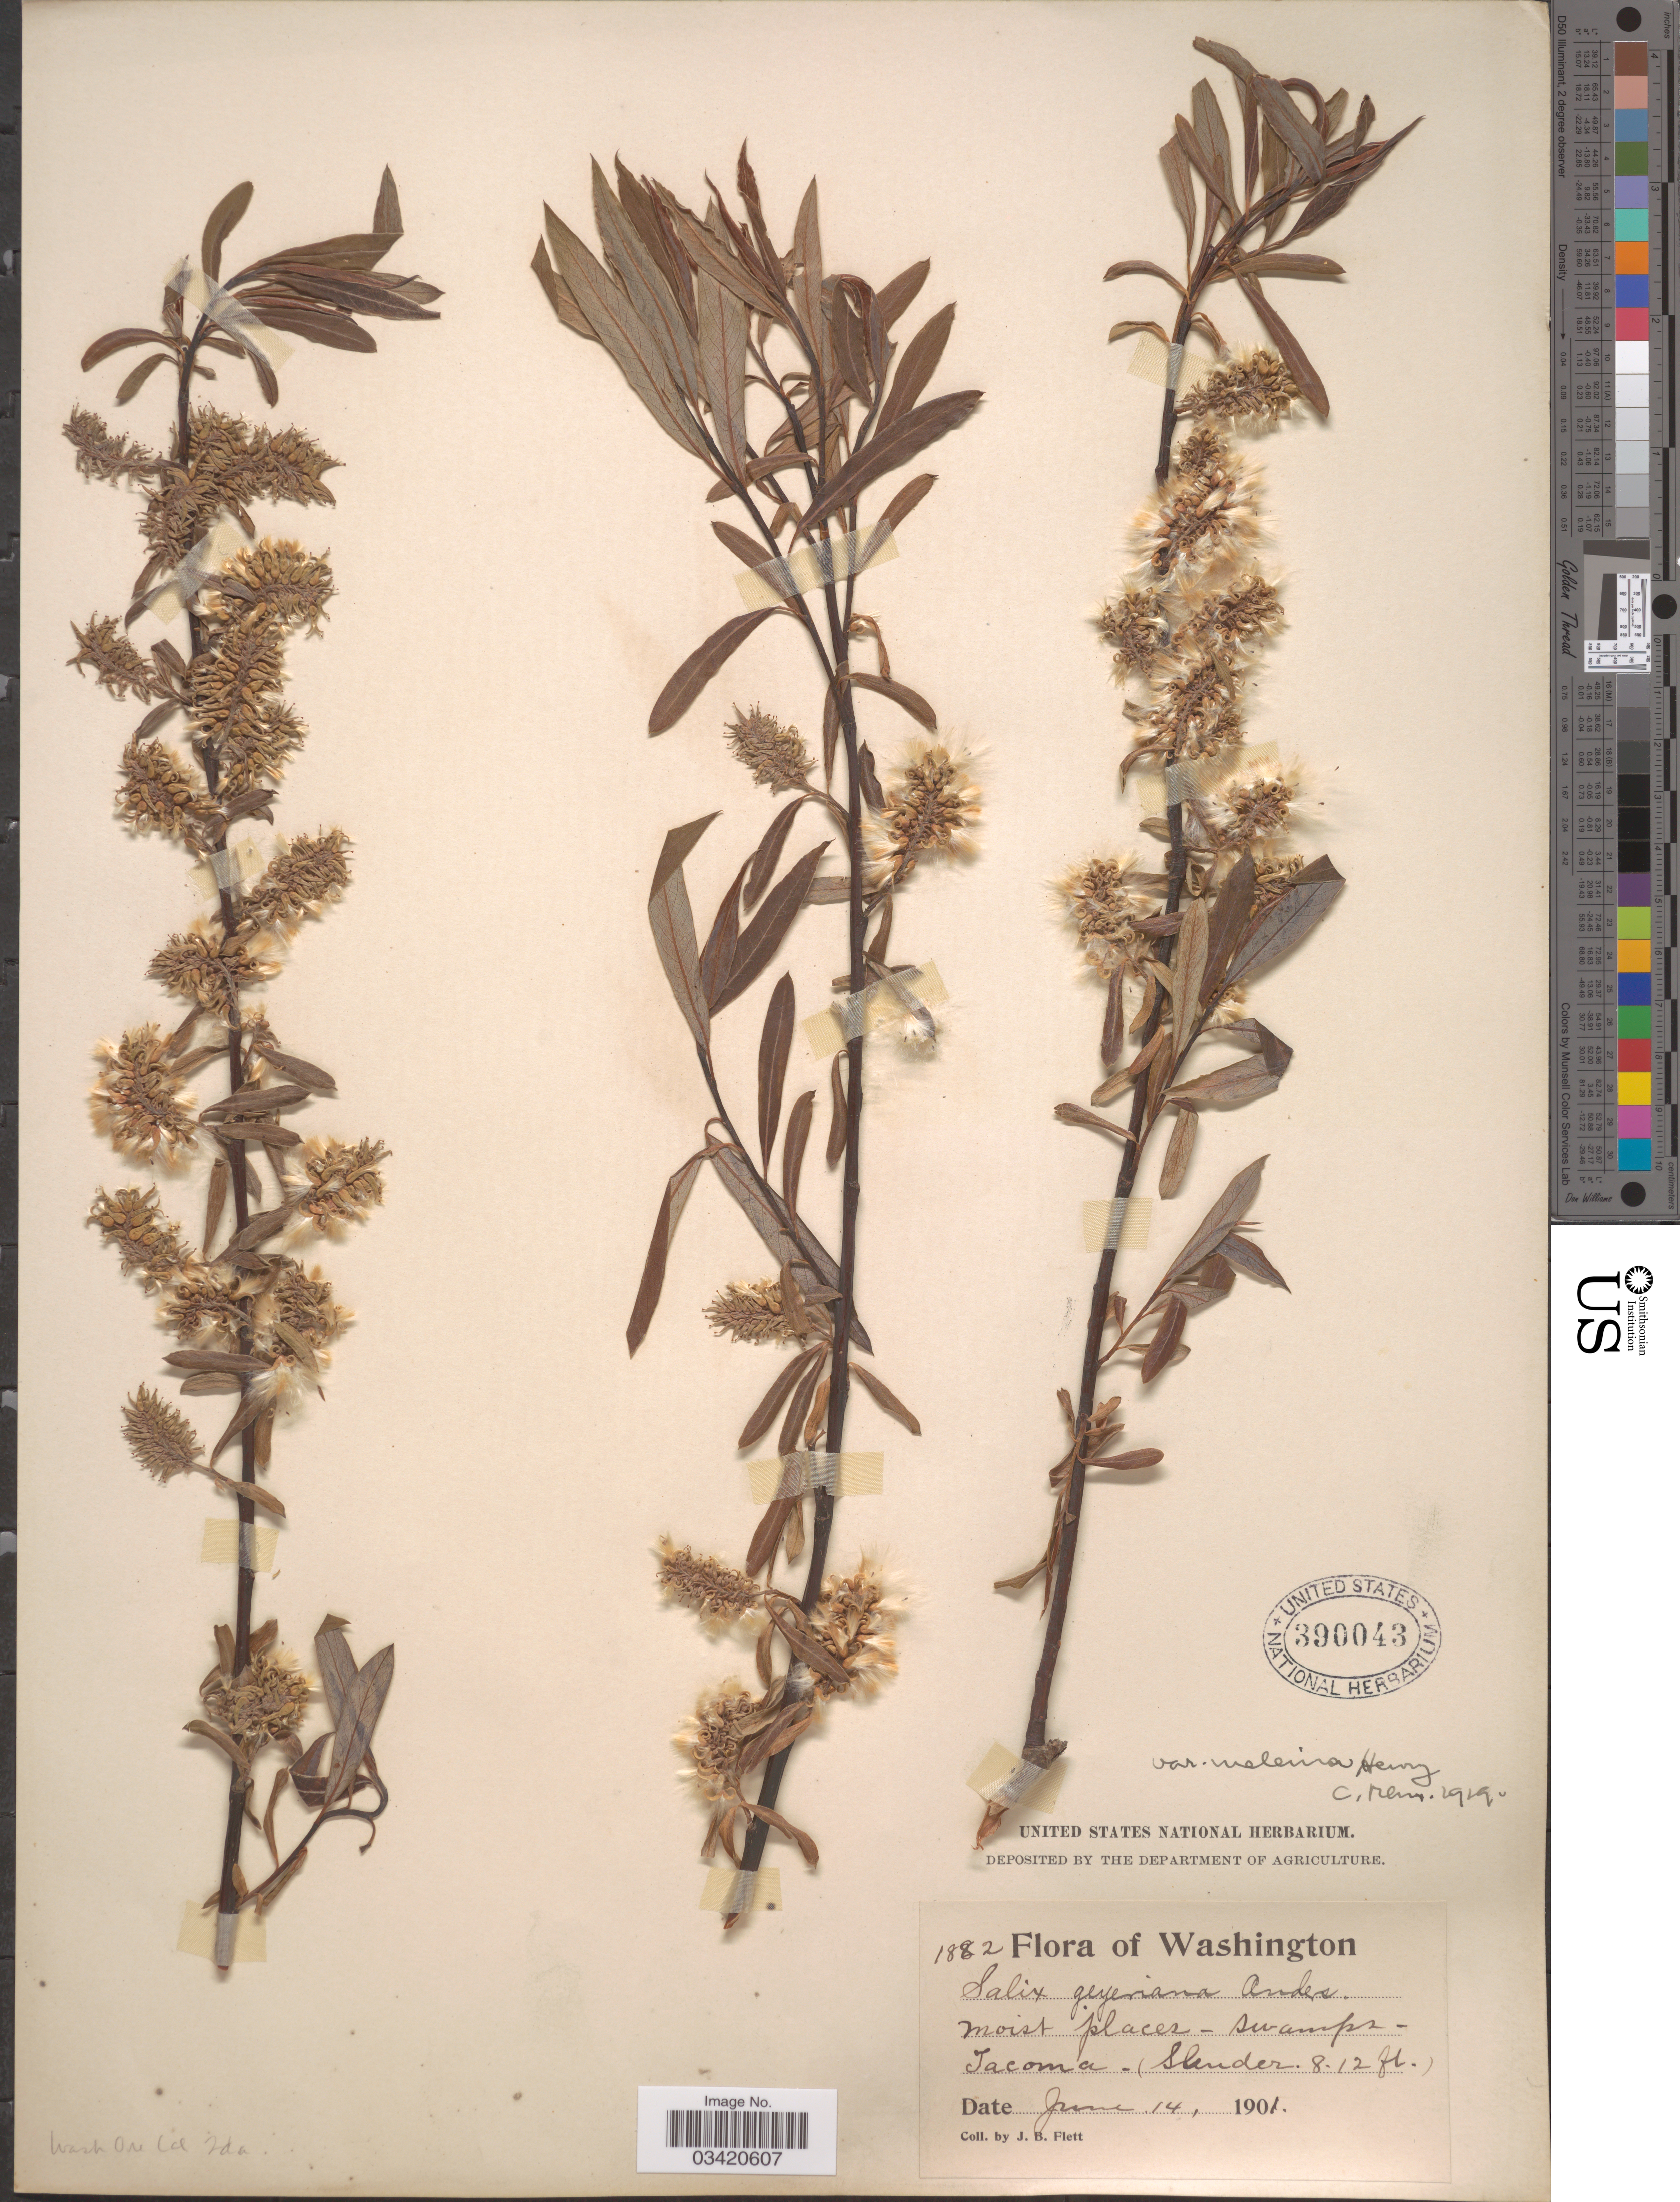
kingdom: Plantae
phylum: Tracheophyta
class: Magnoliopsida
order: Malpighiales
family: Salicaceae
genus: Salix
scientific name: Salix geyeriana var. meleina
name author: J.K. Henry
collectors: J. Flett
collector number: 1882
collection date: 1901-06-14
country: United States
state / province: Washington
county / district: Pierce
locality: Tacoma.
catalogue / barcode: US 390043